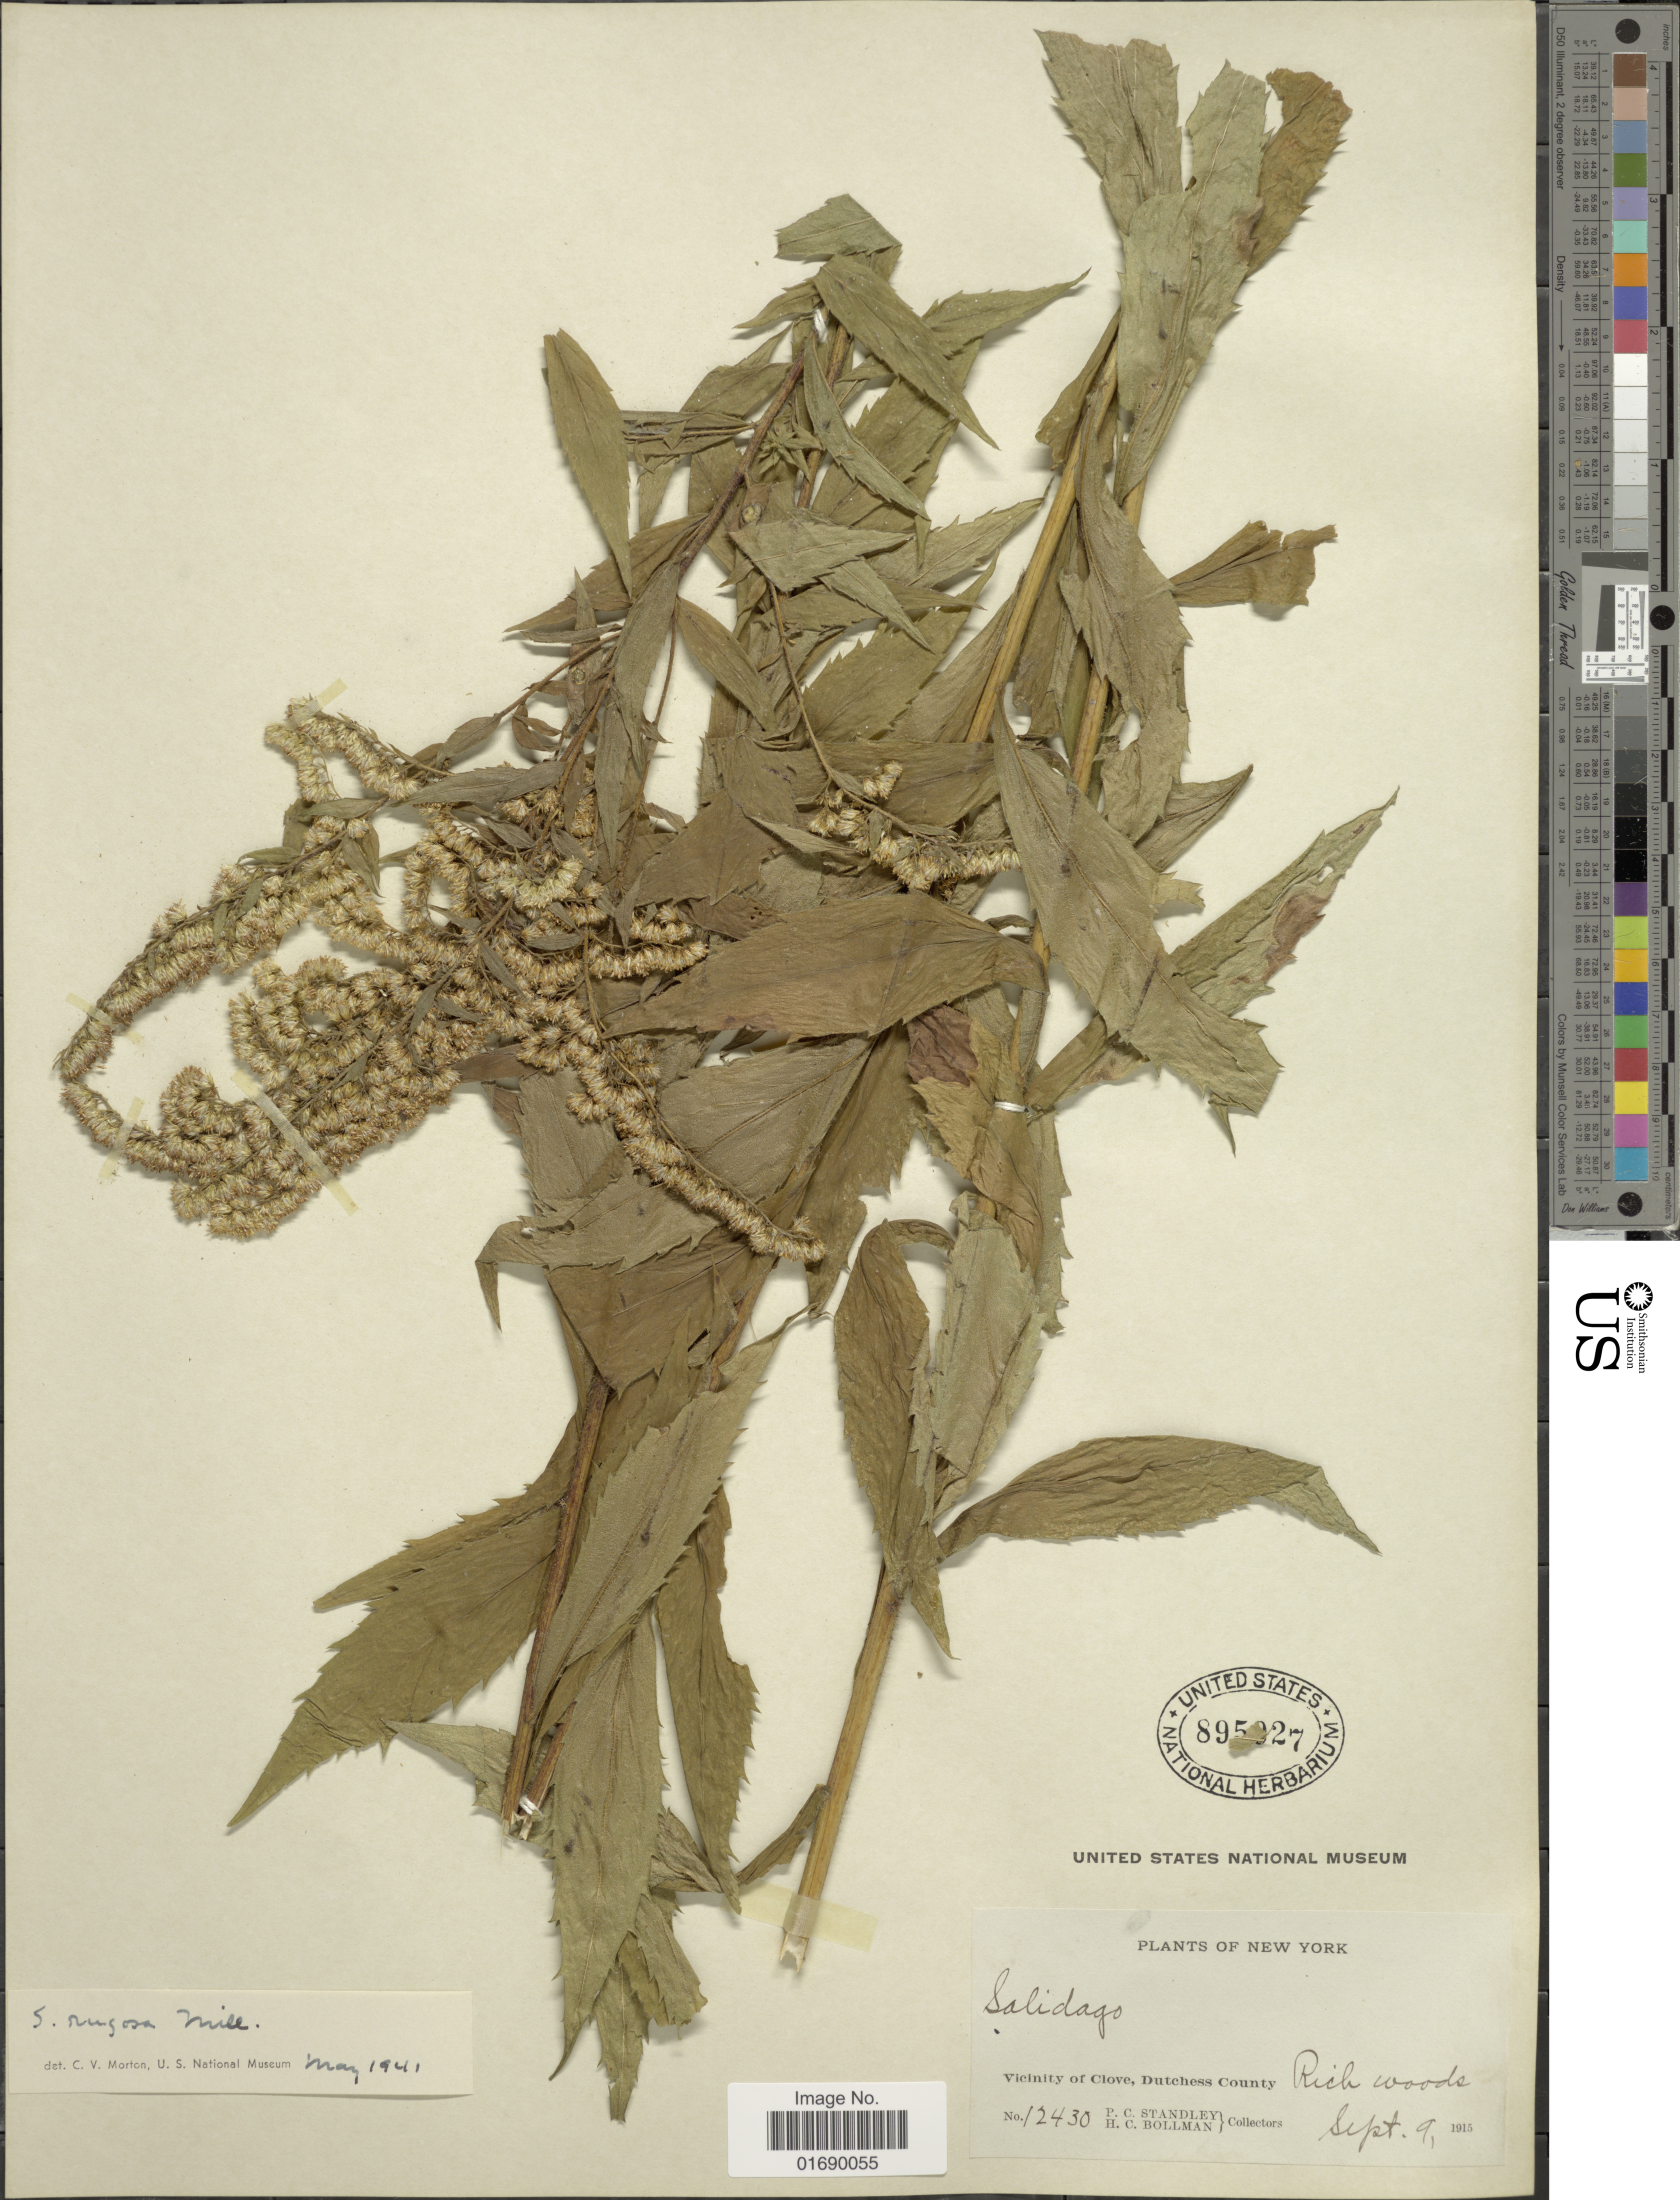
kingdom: Plantae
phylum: Tracheophyta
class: Magnoliopsida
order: Asterales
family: Asteraceae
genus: Solidago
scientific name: Solidago rugosa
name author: Mill.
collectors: P. C. Standley & H. C. Bollman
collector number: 12430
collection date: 1915-09-09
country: United States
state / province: New York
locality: Vicinity of Clove, Dutchess County, Rich woods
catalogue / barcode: US 895927